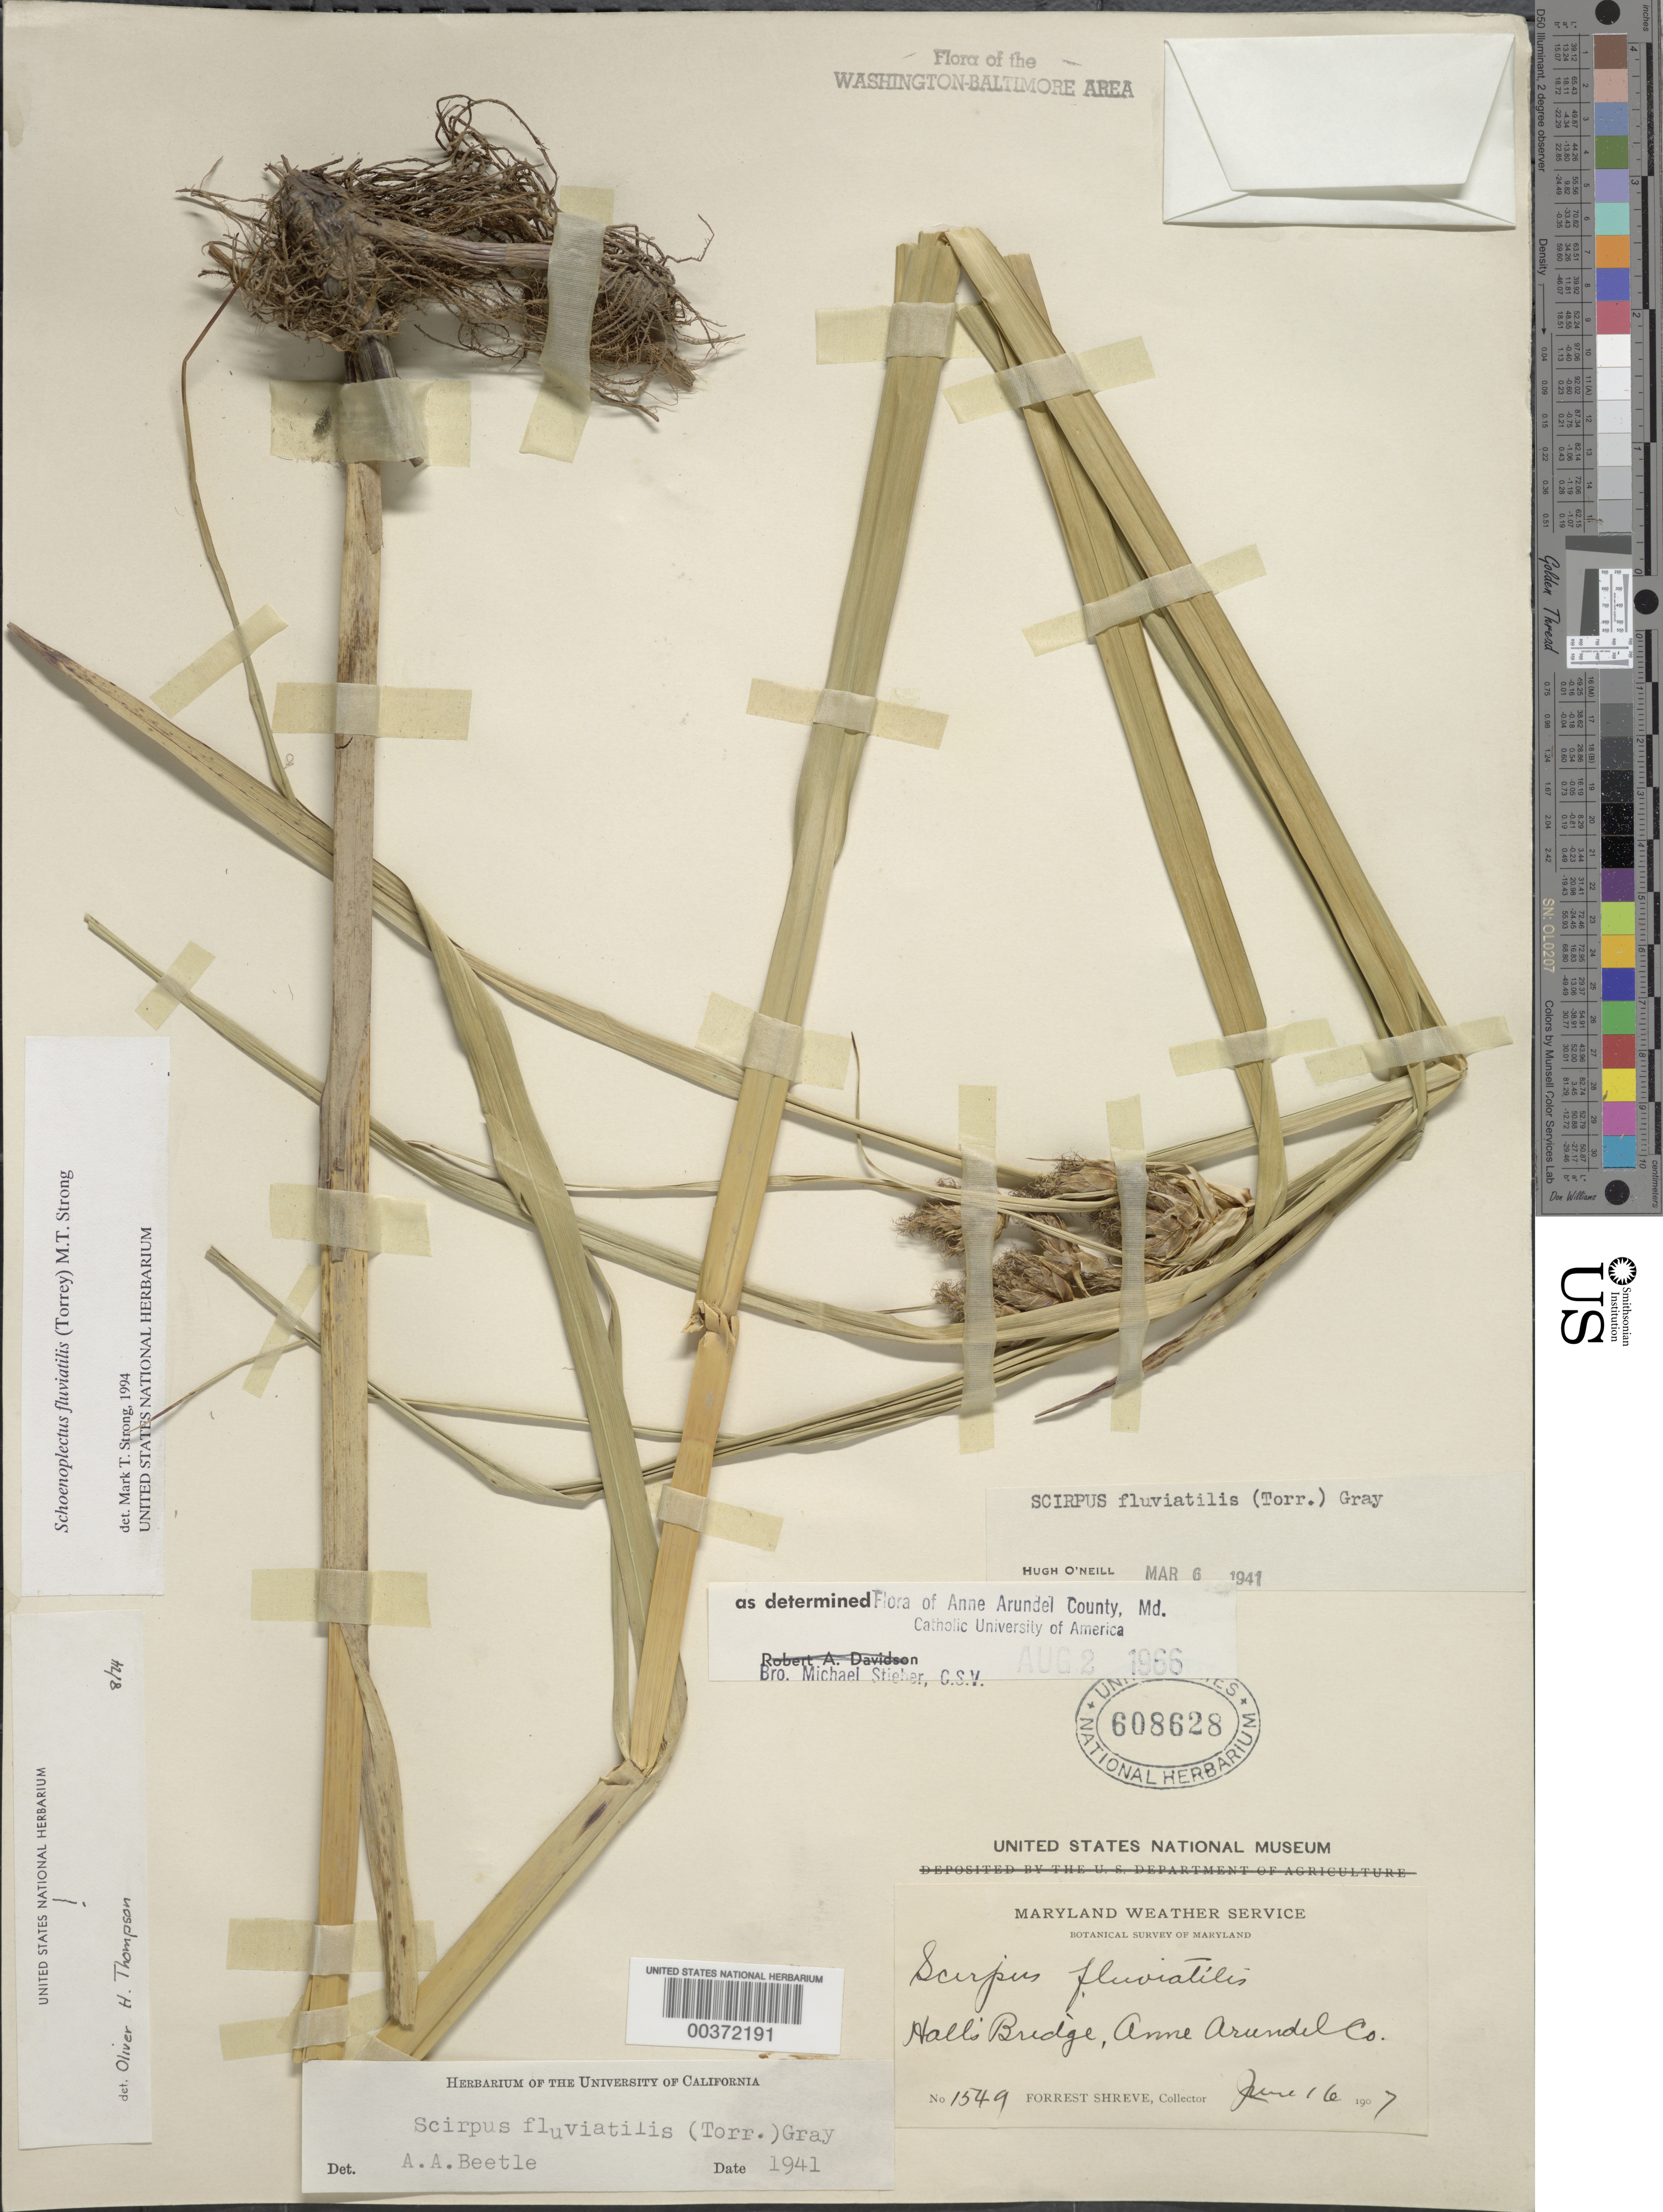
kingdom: Plantae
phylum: Tracheophyta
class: Liliopsida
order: Poales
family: Cyperaceae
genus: Bolboschoenus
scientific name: Bolboschoenus fluviatilis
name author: (Torr.) Soják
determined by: Strong, M. T., (US), Smithsonian Institution - National Museum of Natural History (UNITED STATES)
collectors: F. Shreve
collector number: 1549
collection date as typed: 16 Jun 1907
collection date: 1907-06-16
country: United States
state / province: Maryland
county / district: Anne Arundel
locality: Halls Bridge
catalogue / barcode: US 608628